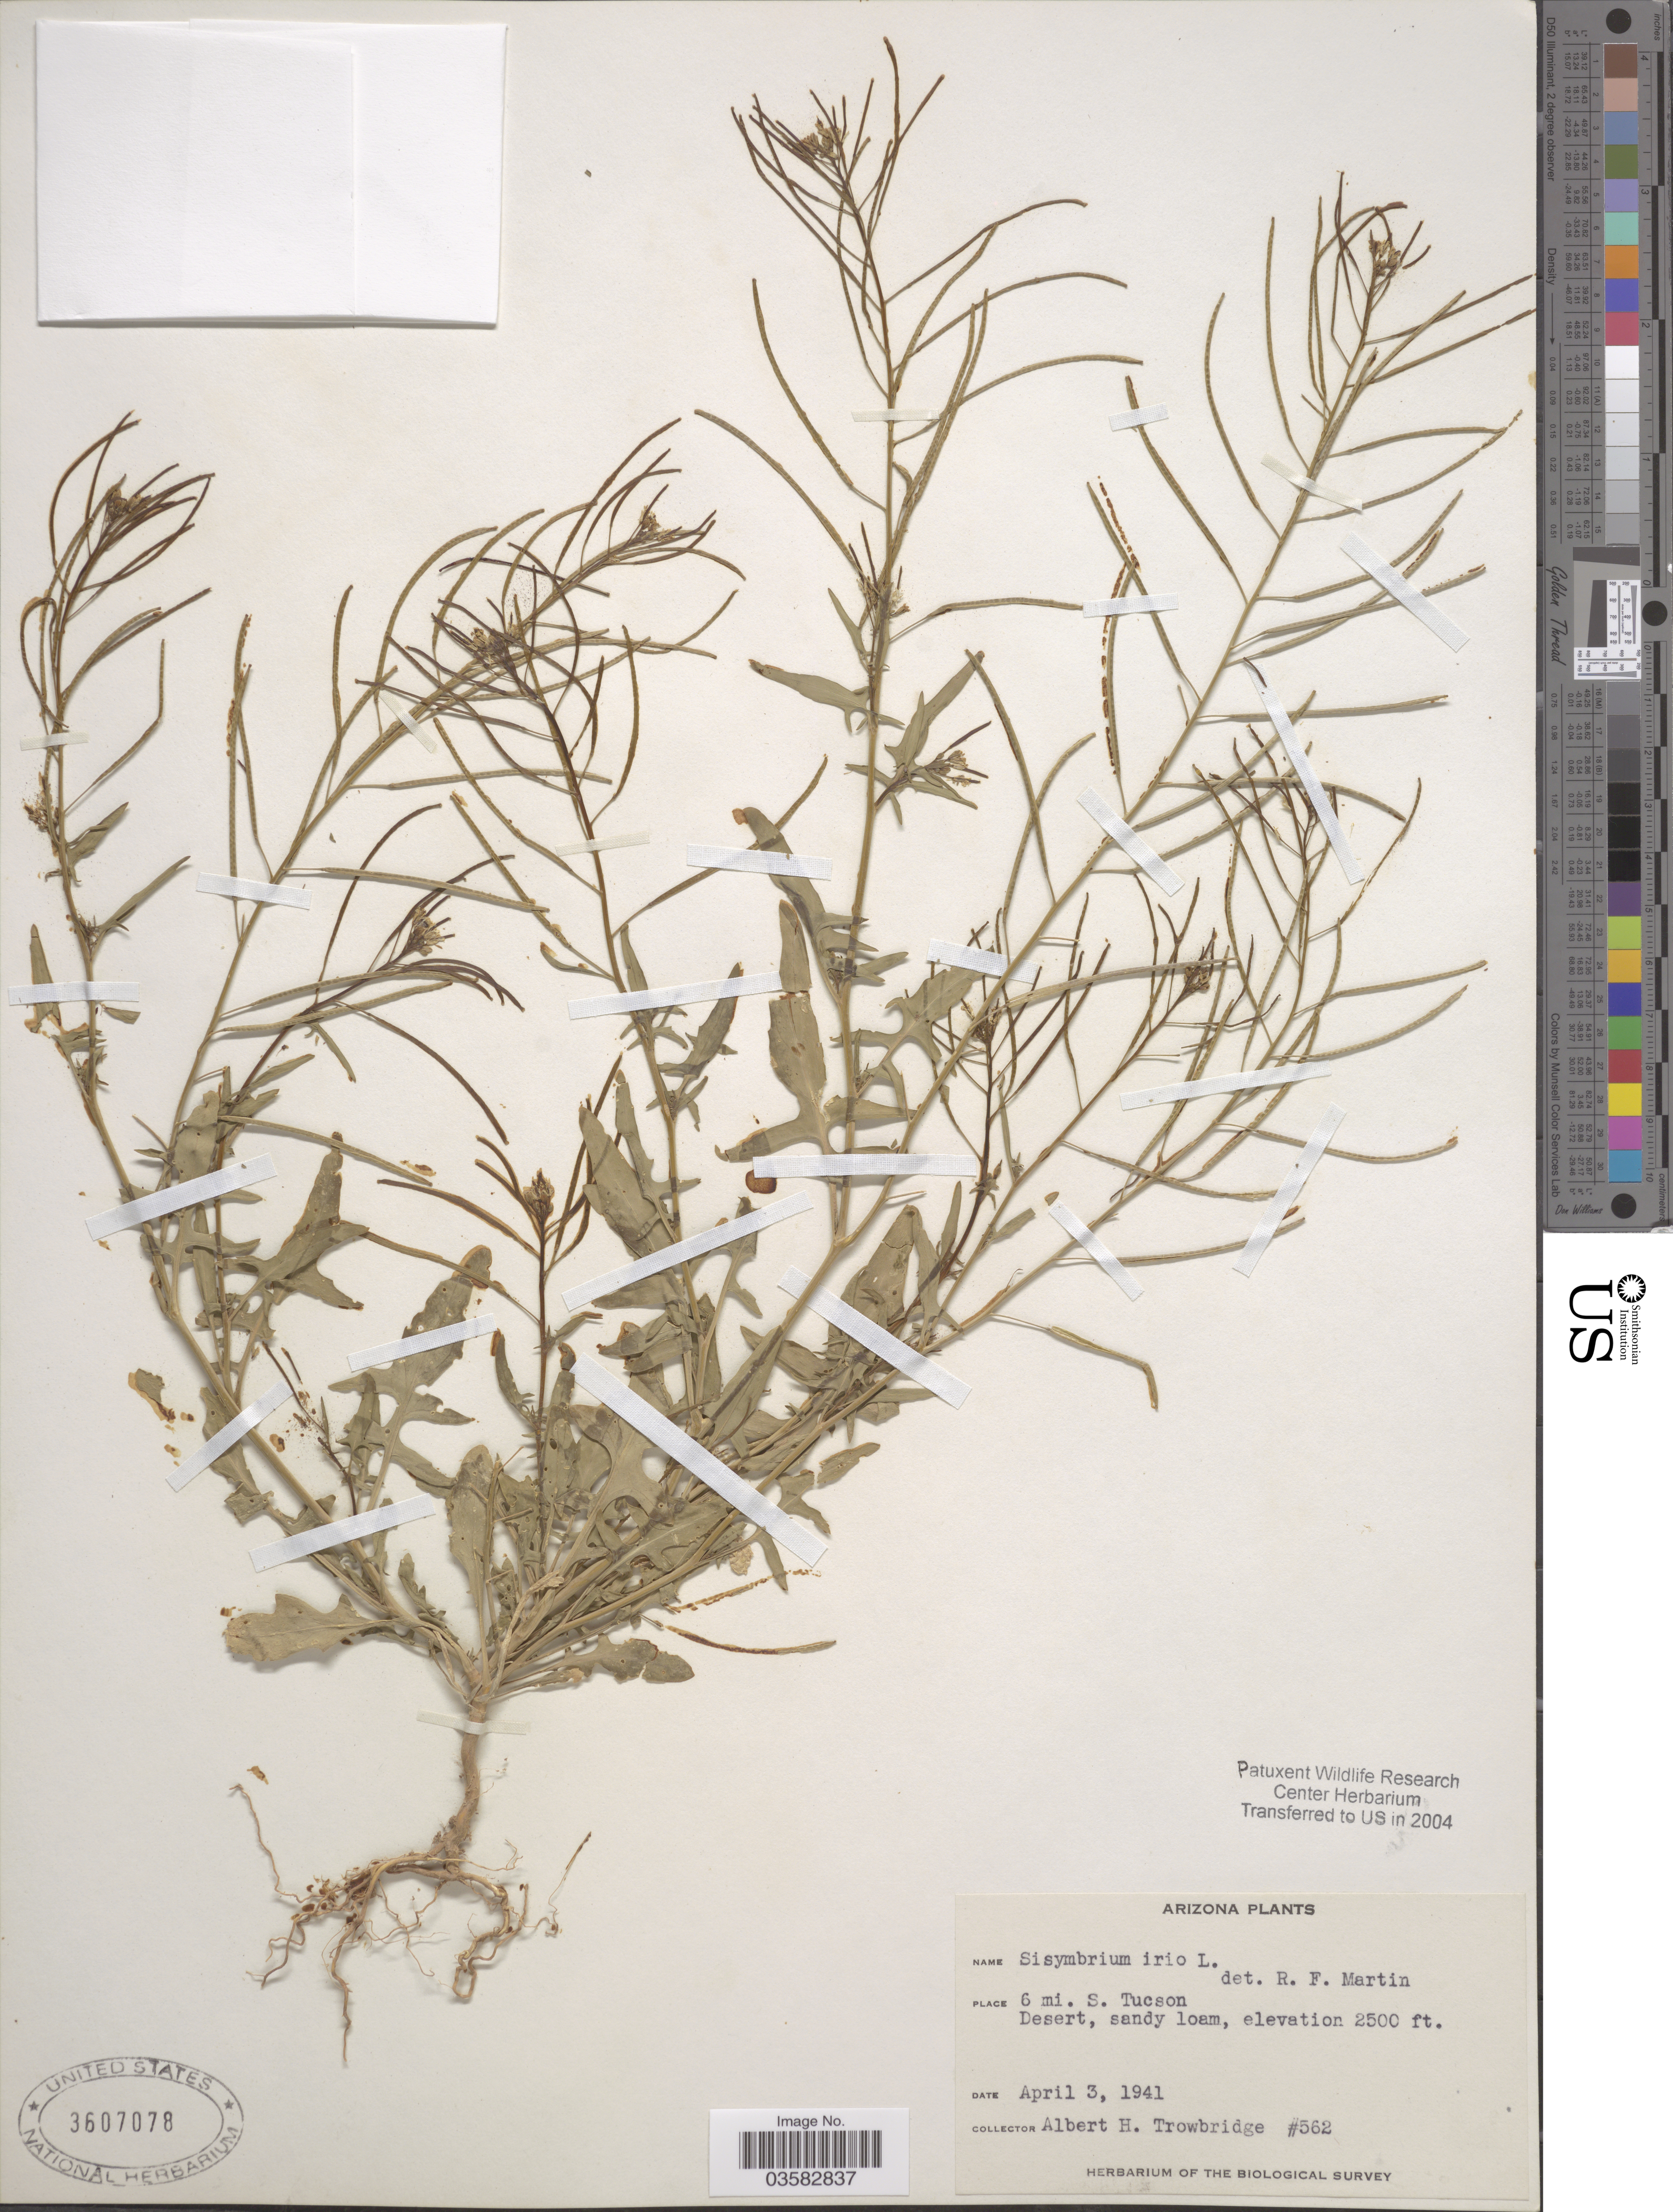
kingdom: Plantae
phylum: Tracheophyta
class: Magnoliopsida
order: Brassicales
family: Brassicaceae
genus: Sisymbrium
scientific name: Sisymbrium irio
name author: L.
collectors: A. H. Trowbridge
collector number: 562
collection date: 1941-04-03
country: United States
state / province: Arizona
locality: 6 mi. S. Tucson.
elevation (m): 762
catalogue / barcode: US 3607078